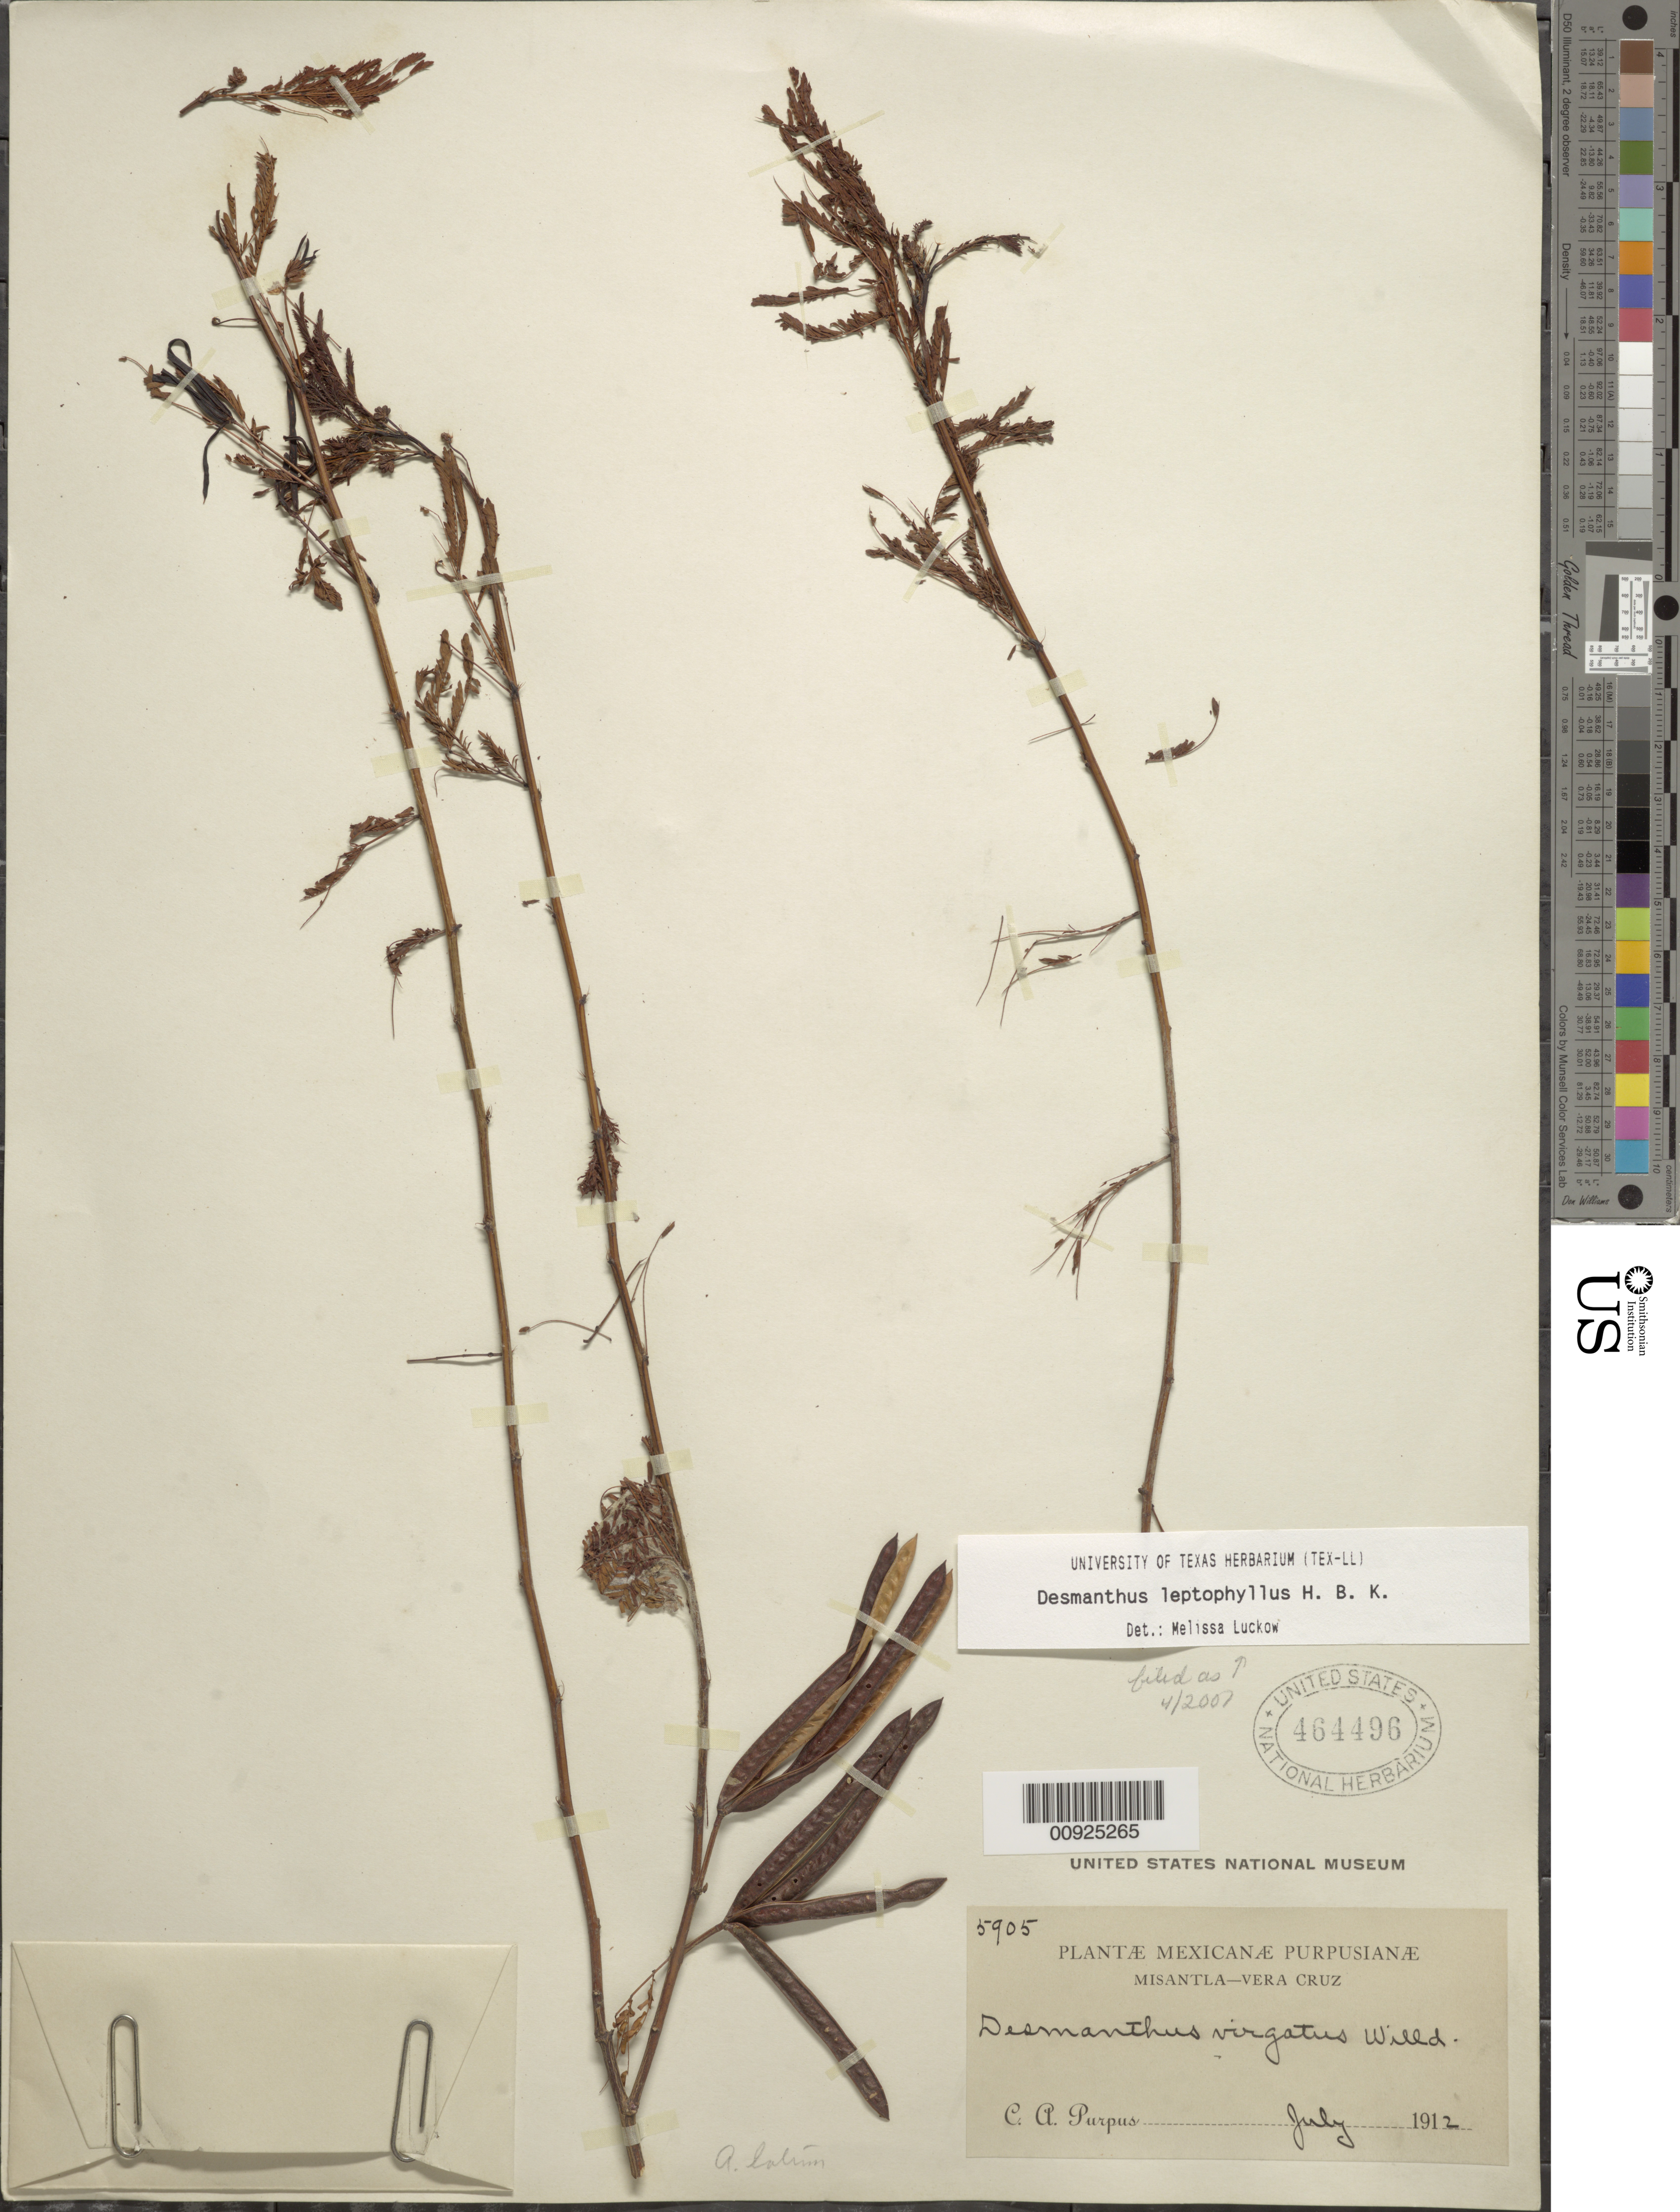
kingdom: Plantae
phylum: Tracheophyta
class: Magnoliopsida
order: Fabales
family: Fabaceae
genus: Desmanthus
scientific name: Desmanthus leptophyllus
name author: Kunth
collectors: C. A. Purpus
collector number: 5905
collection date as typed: Jul 1912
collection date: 1912-07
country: Mexico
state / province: Veracruz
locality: Misantla - Veracruz.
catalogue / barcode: US 464496